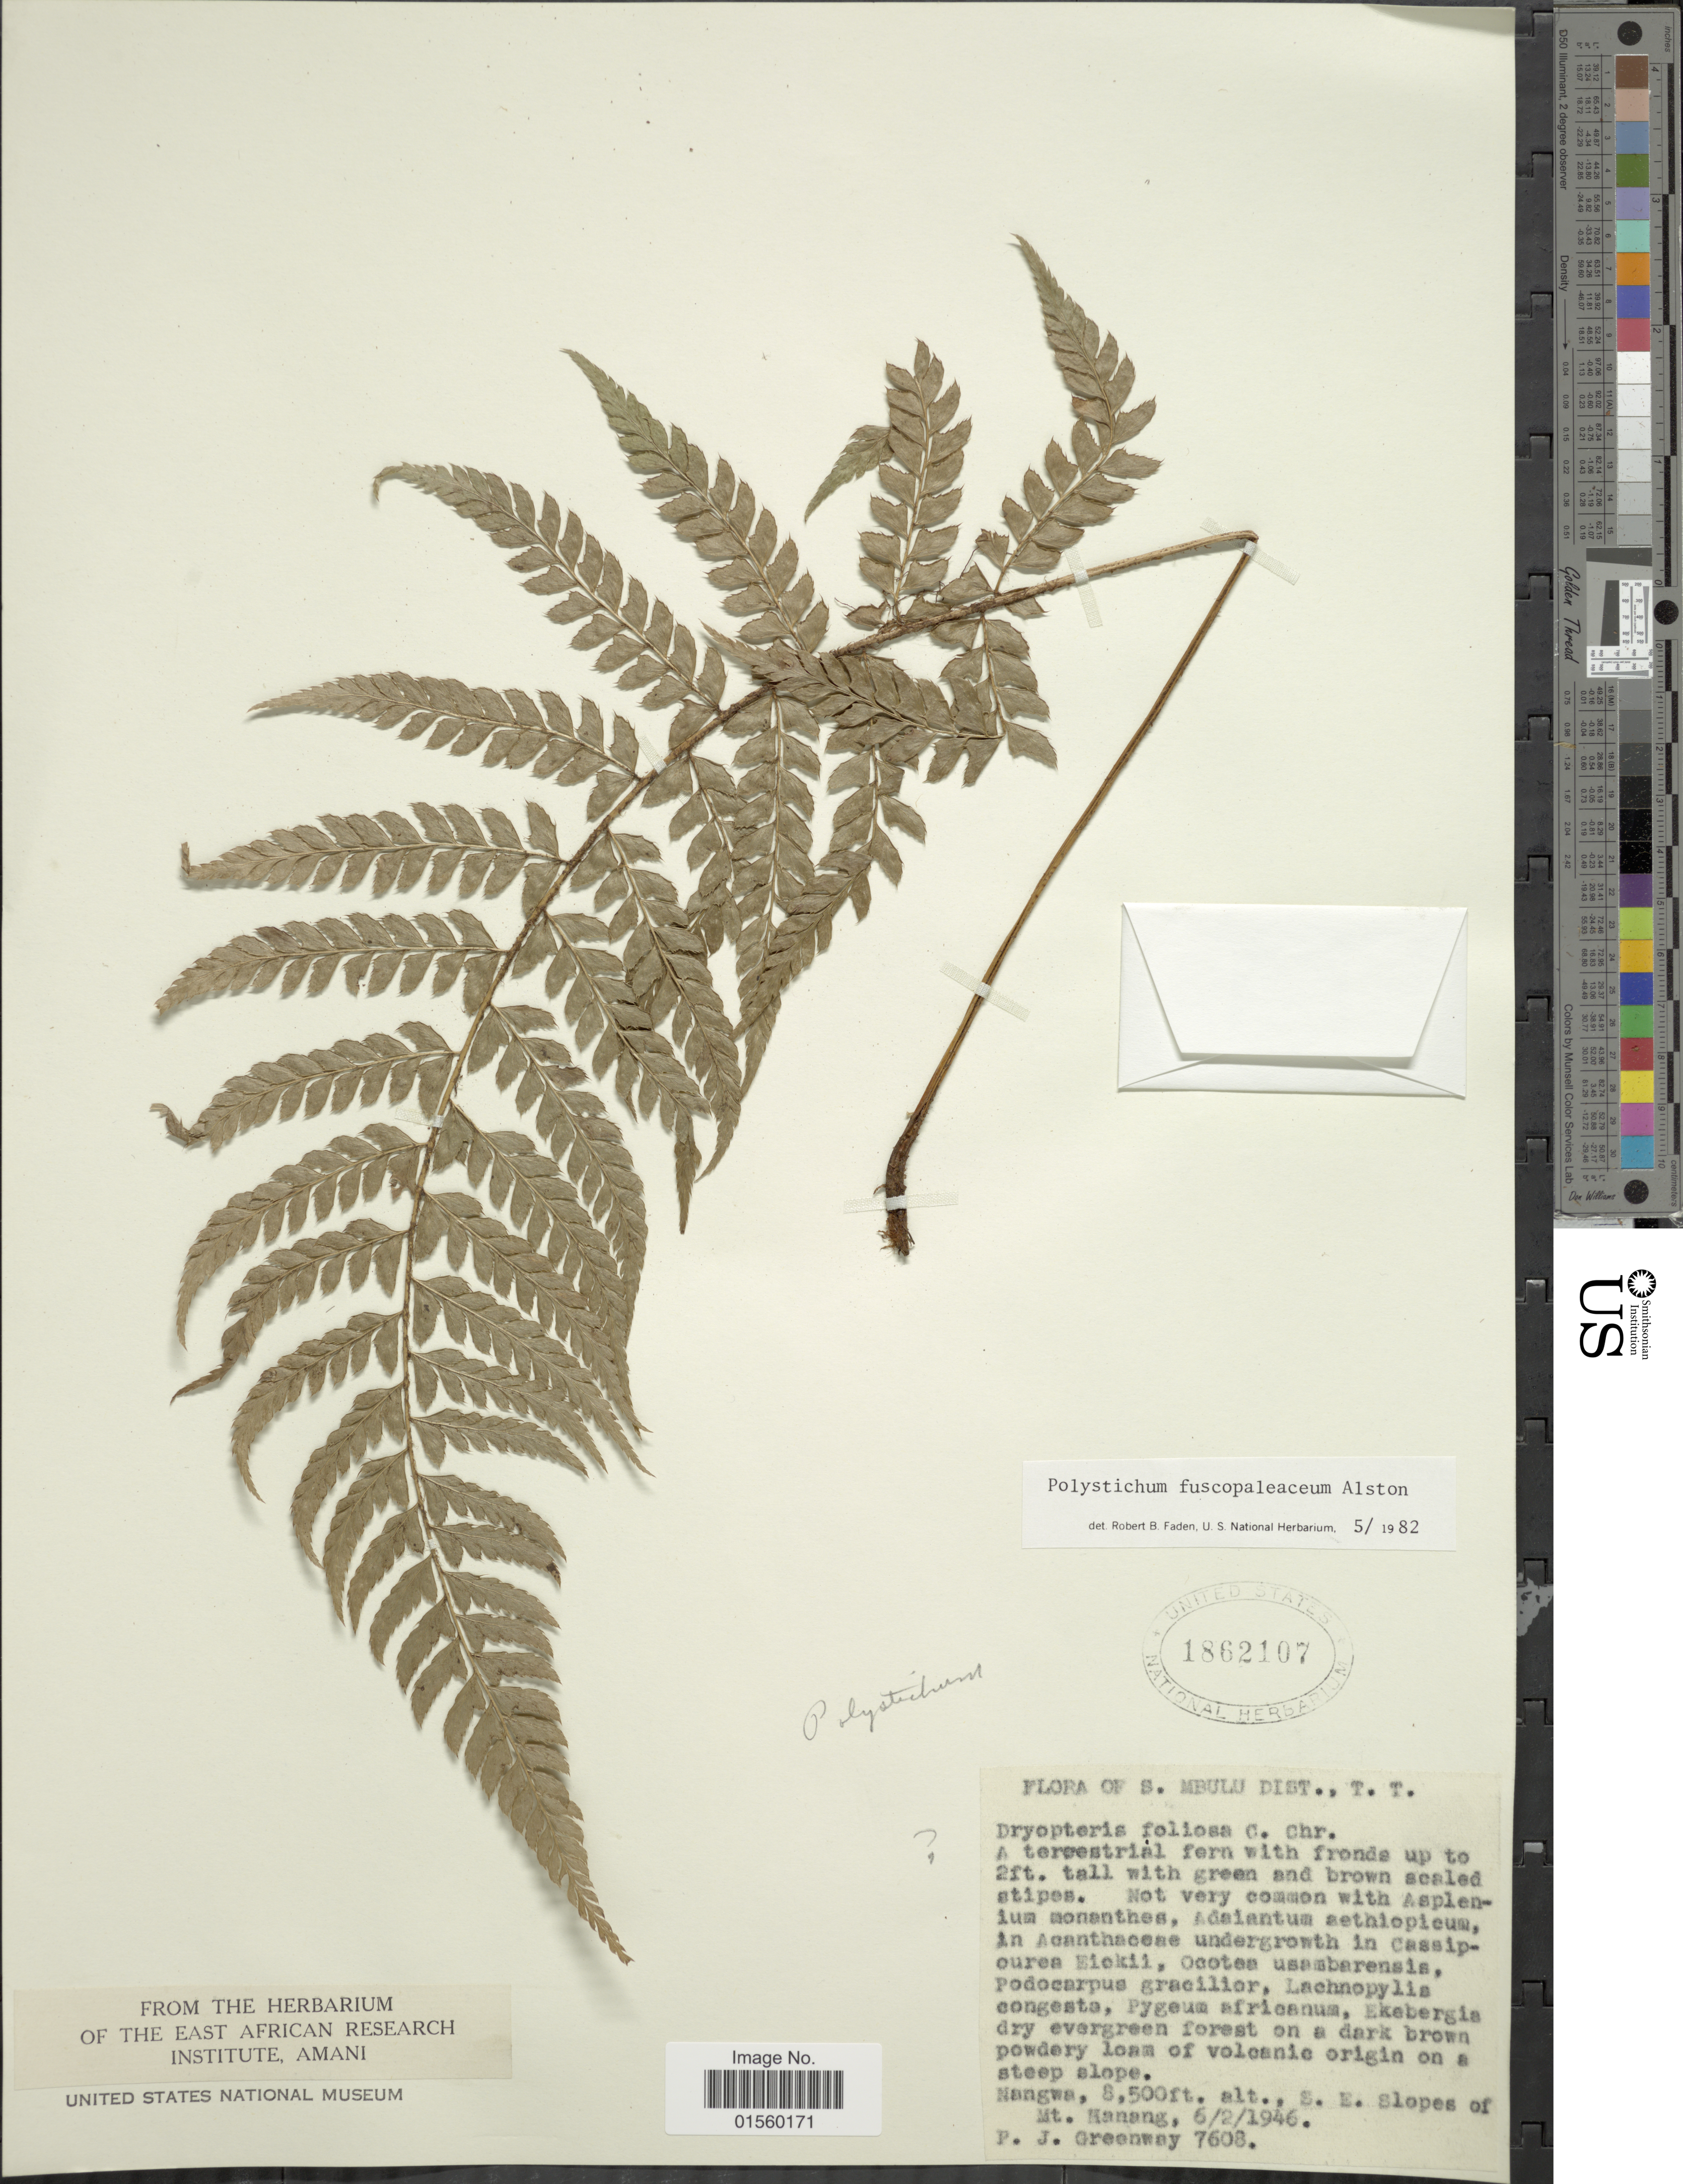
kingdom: Plantae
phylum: Tracheophyta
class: Polypodiopsida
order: Polypodiales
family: Dryopteridaceae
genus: Polystichum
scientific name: Polystichum fuscopaleaceum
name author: Alston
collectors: P. J. Greenway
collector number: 7608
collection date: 1946-02-06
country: Tanzania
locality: S. Mbulu Dist., T. T. Nangwa, S. E. Slopes of Mt. Hanang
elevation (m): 2591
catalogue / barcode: US 1862107